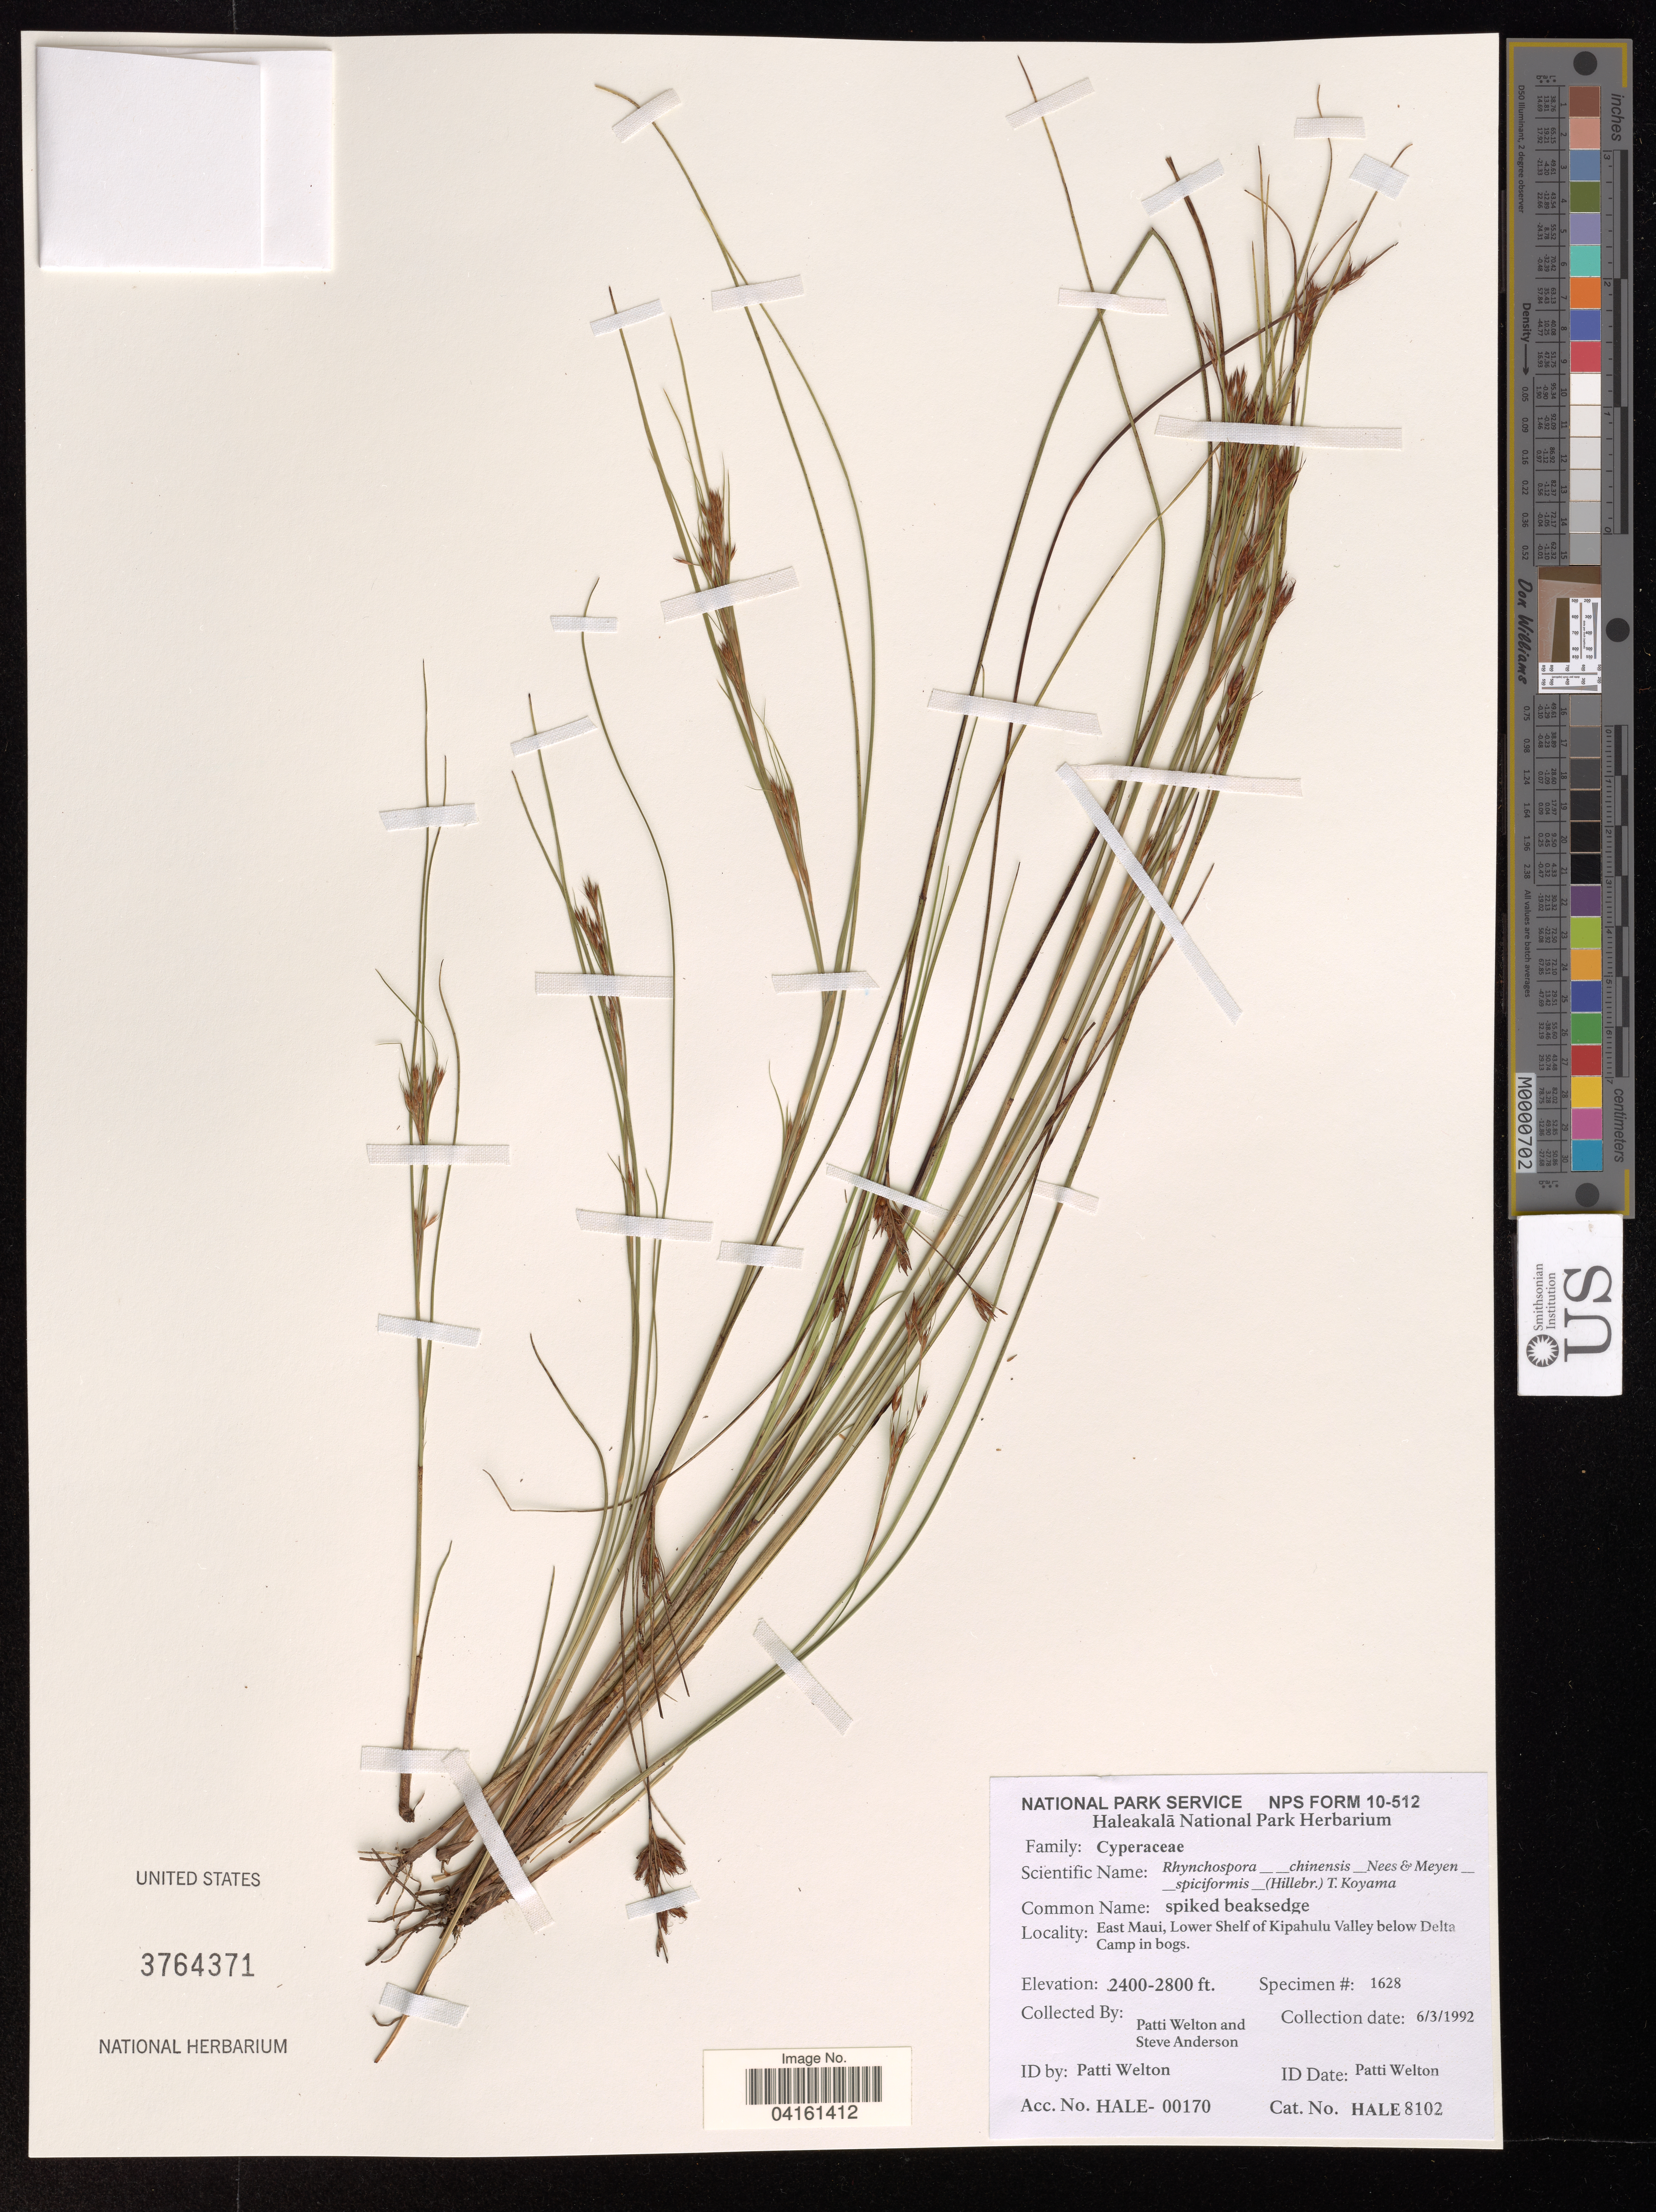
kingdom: Plantae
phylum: Tracheophyta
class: Liliopsida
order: Poales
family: Cyperaceae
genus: Rhynchospora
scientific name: Rhynchospora chinensis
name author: Nees & Meyen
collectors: P. Welton & S. Anderson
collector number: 1628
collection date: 1992-06-03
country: United States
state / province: Hawaii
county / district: Maui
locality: East Maui, Lower Shelf of Kipahulu Valley below Delta Camp in bogs.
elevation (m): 732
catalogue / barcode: US 3764371